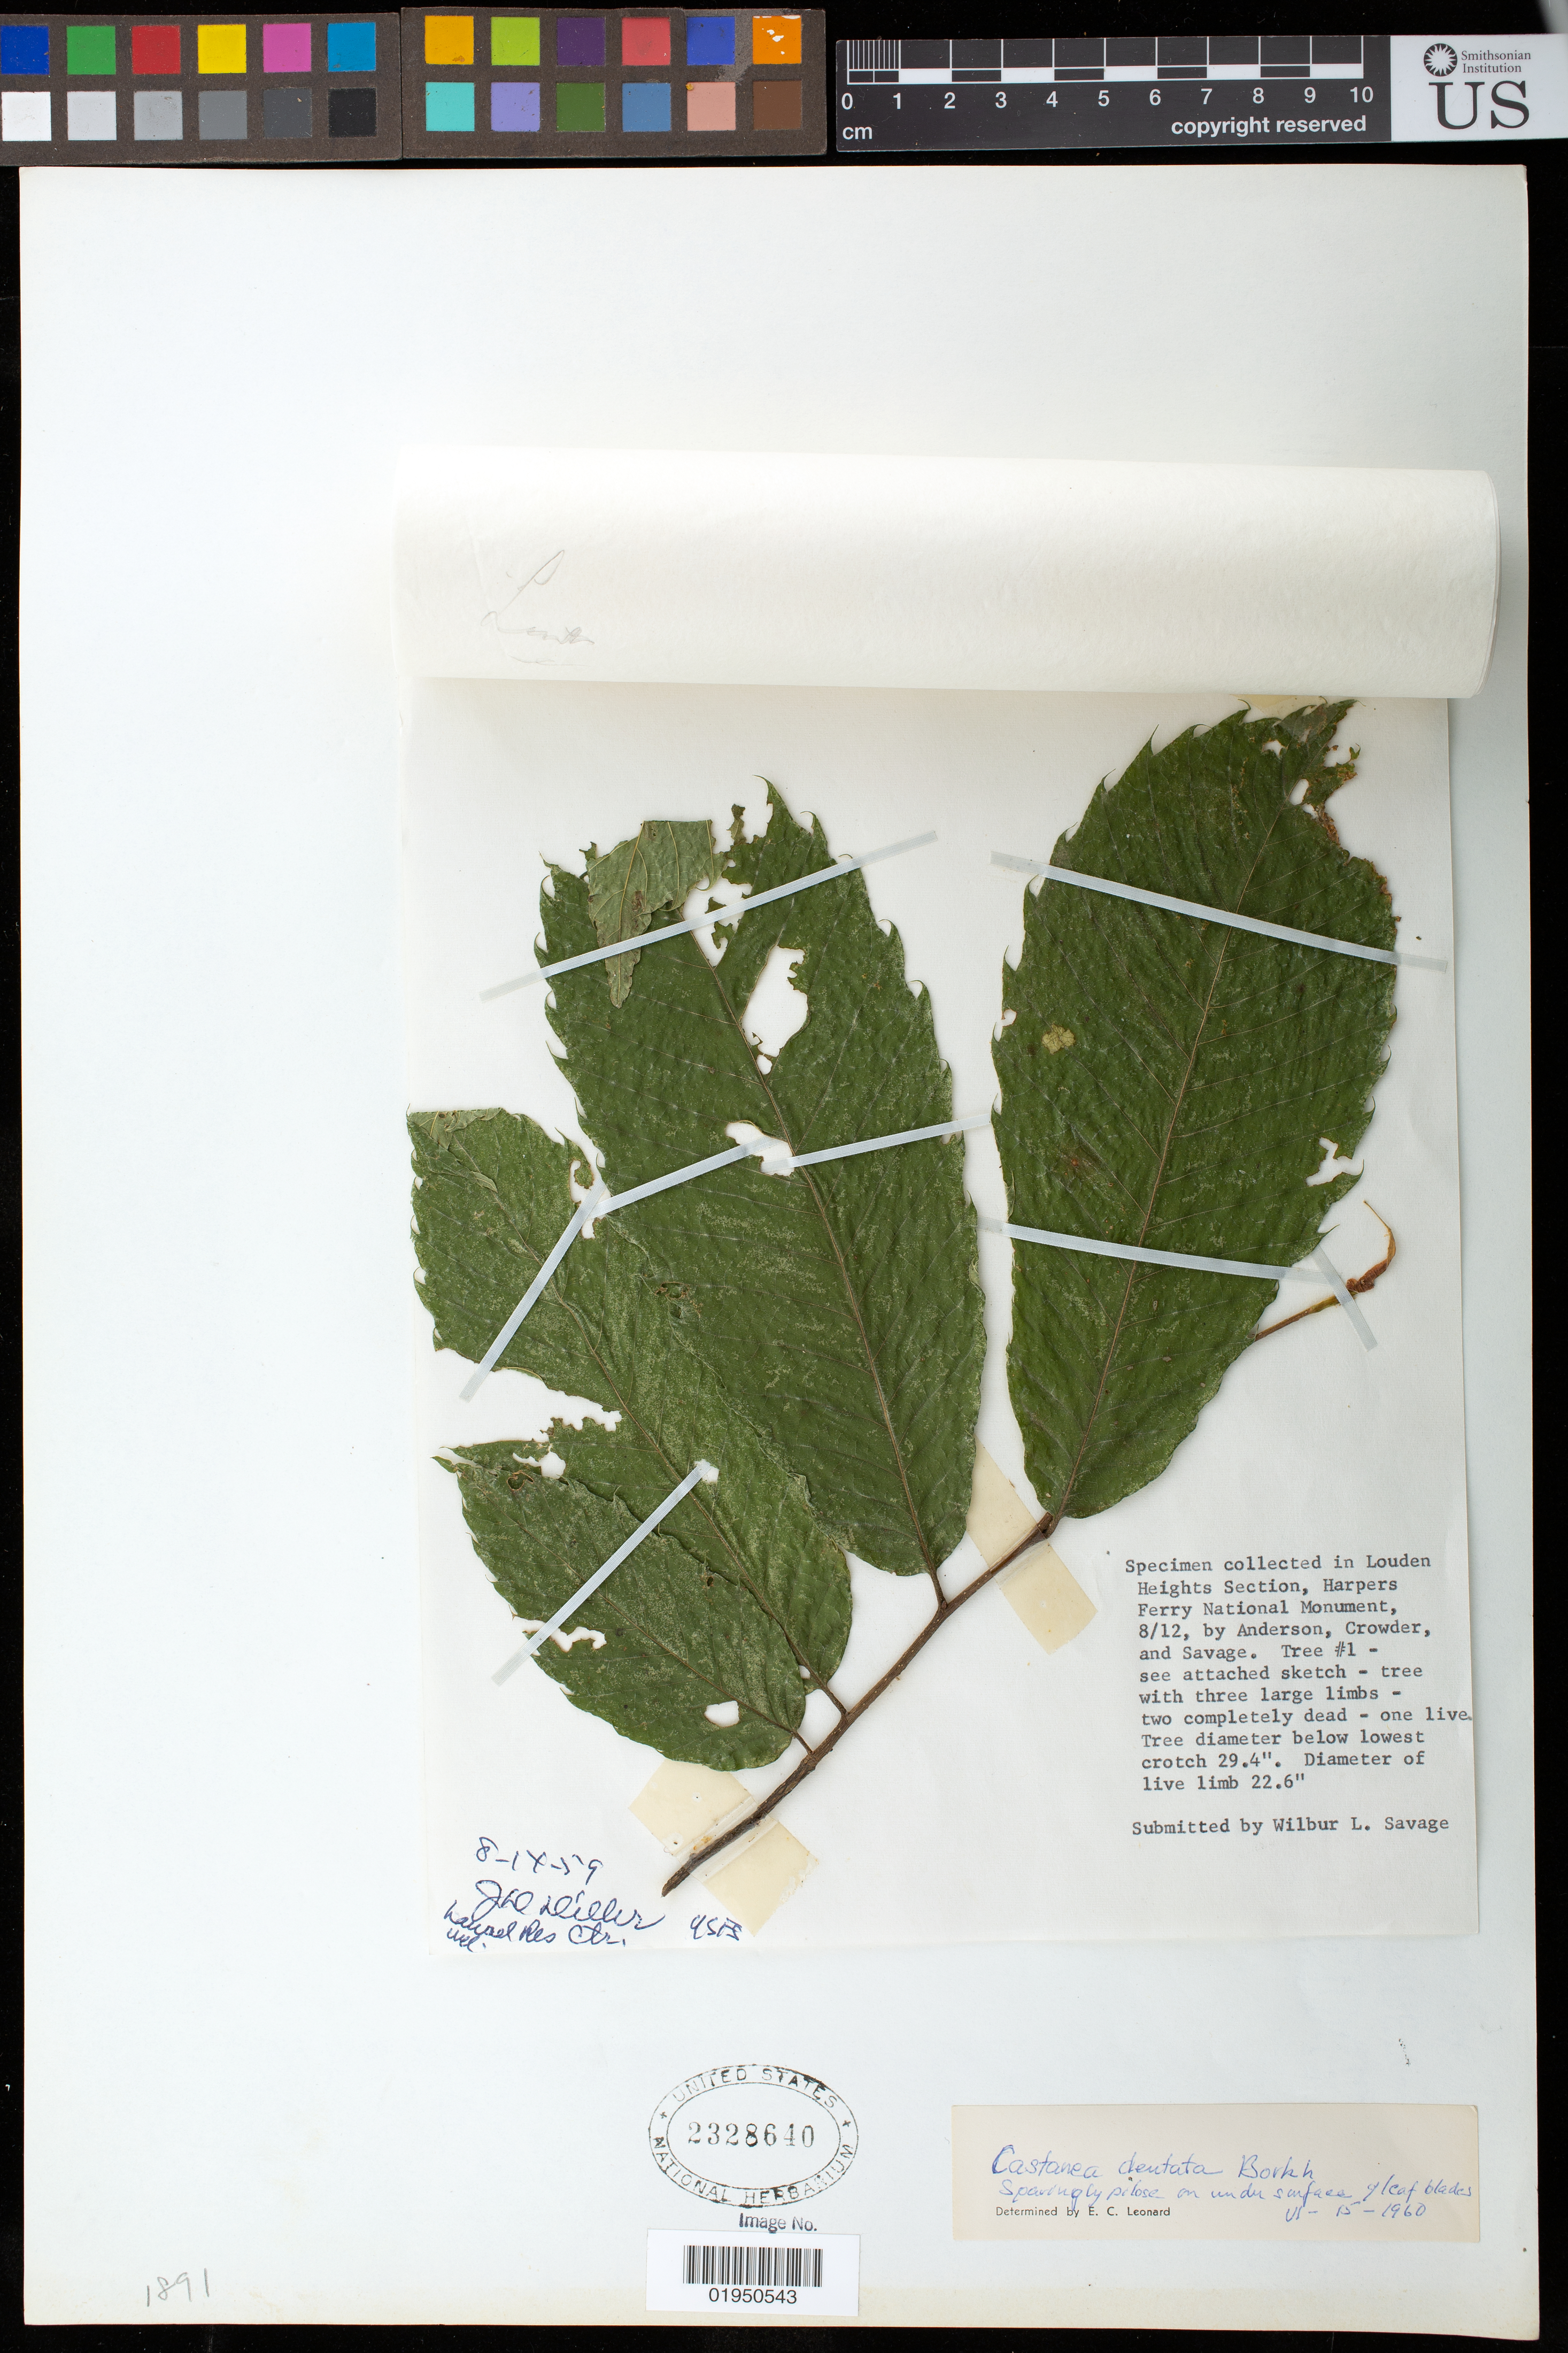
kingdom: Plantae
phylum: Tracheophyta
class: Magnoliopsida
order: Fagales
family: Fagaceae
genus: Castanea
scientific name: Castanea dentata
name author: (Marshall) Borkh.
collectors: -- Anderson, -- Crowder & -- Savage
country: United States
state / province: West Virginia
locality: Louden Heights Section, Harpers Ferry National Monument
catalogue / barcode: US 2328640